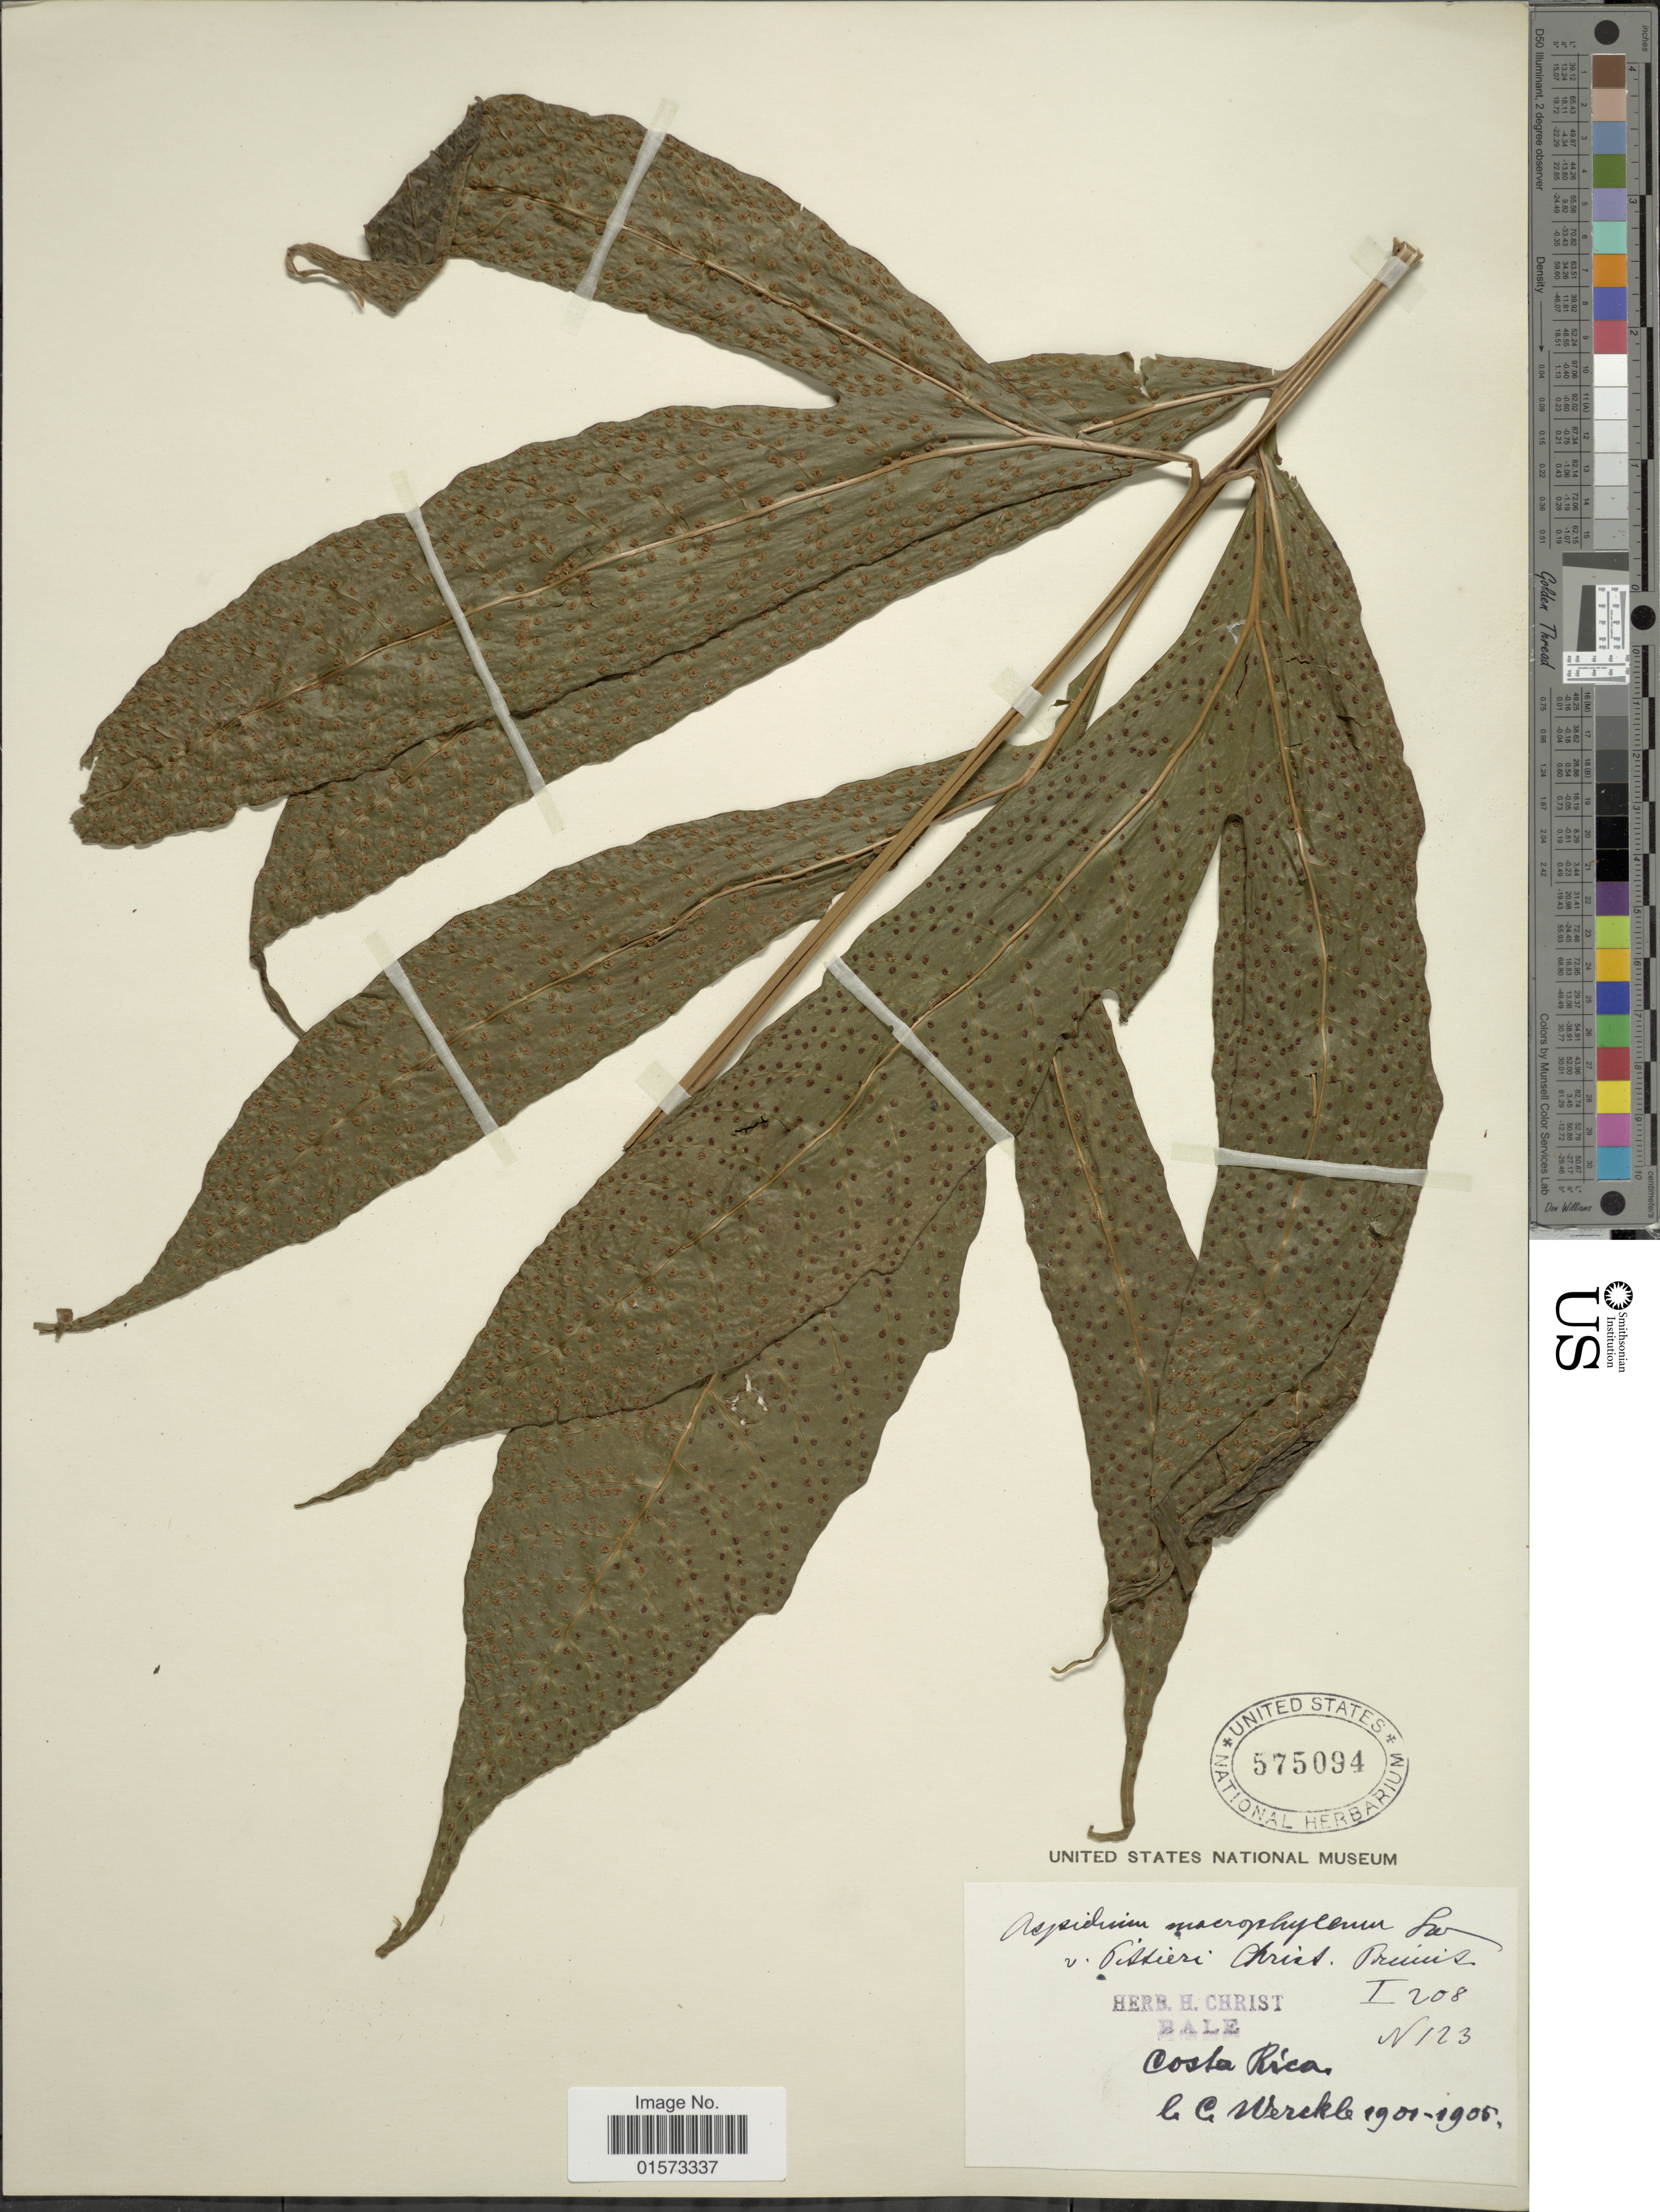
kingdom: Plantae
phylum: Tracheophyta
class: Polypodiopsida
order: Polypodiales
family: Tectariaceae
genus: Tectaria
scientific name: Tectaria incisa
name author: Cav.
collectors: C. C Wercklé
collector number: N123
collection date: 1901/1905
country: Costa Rica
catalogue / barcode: US 575094